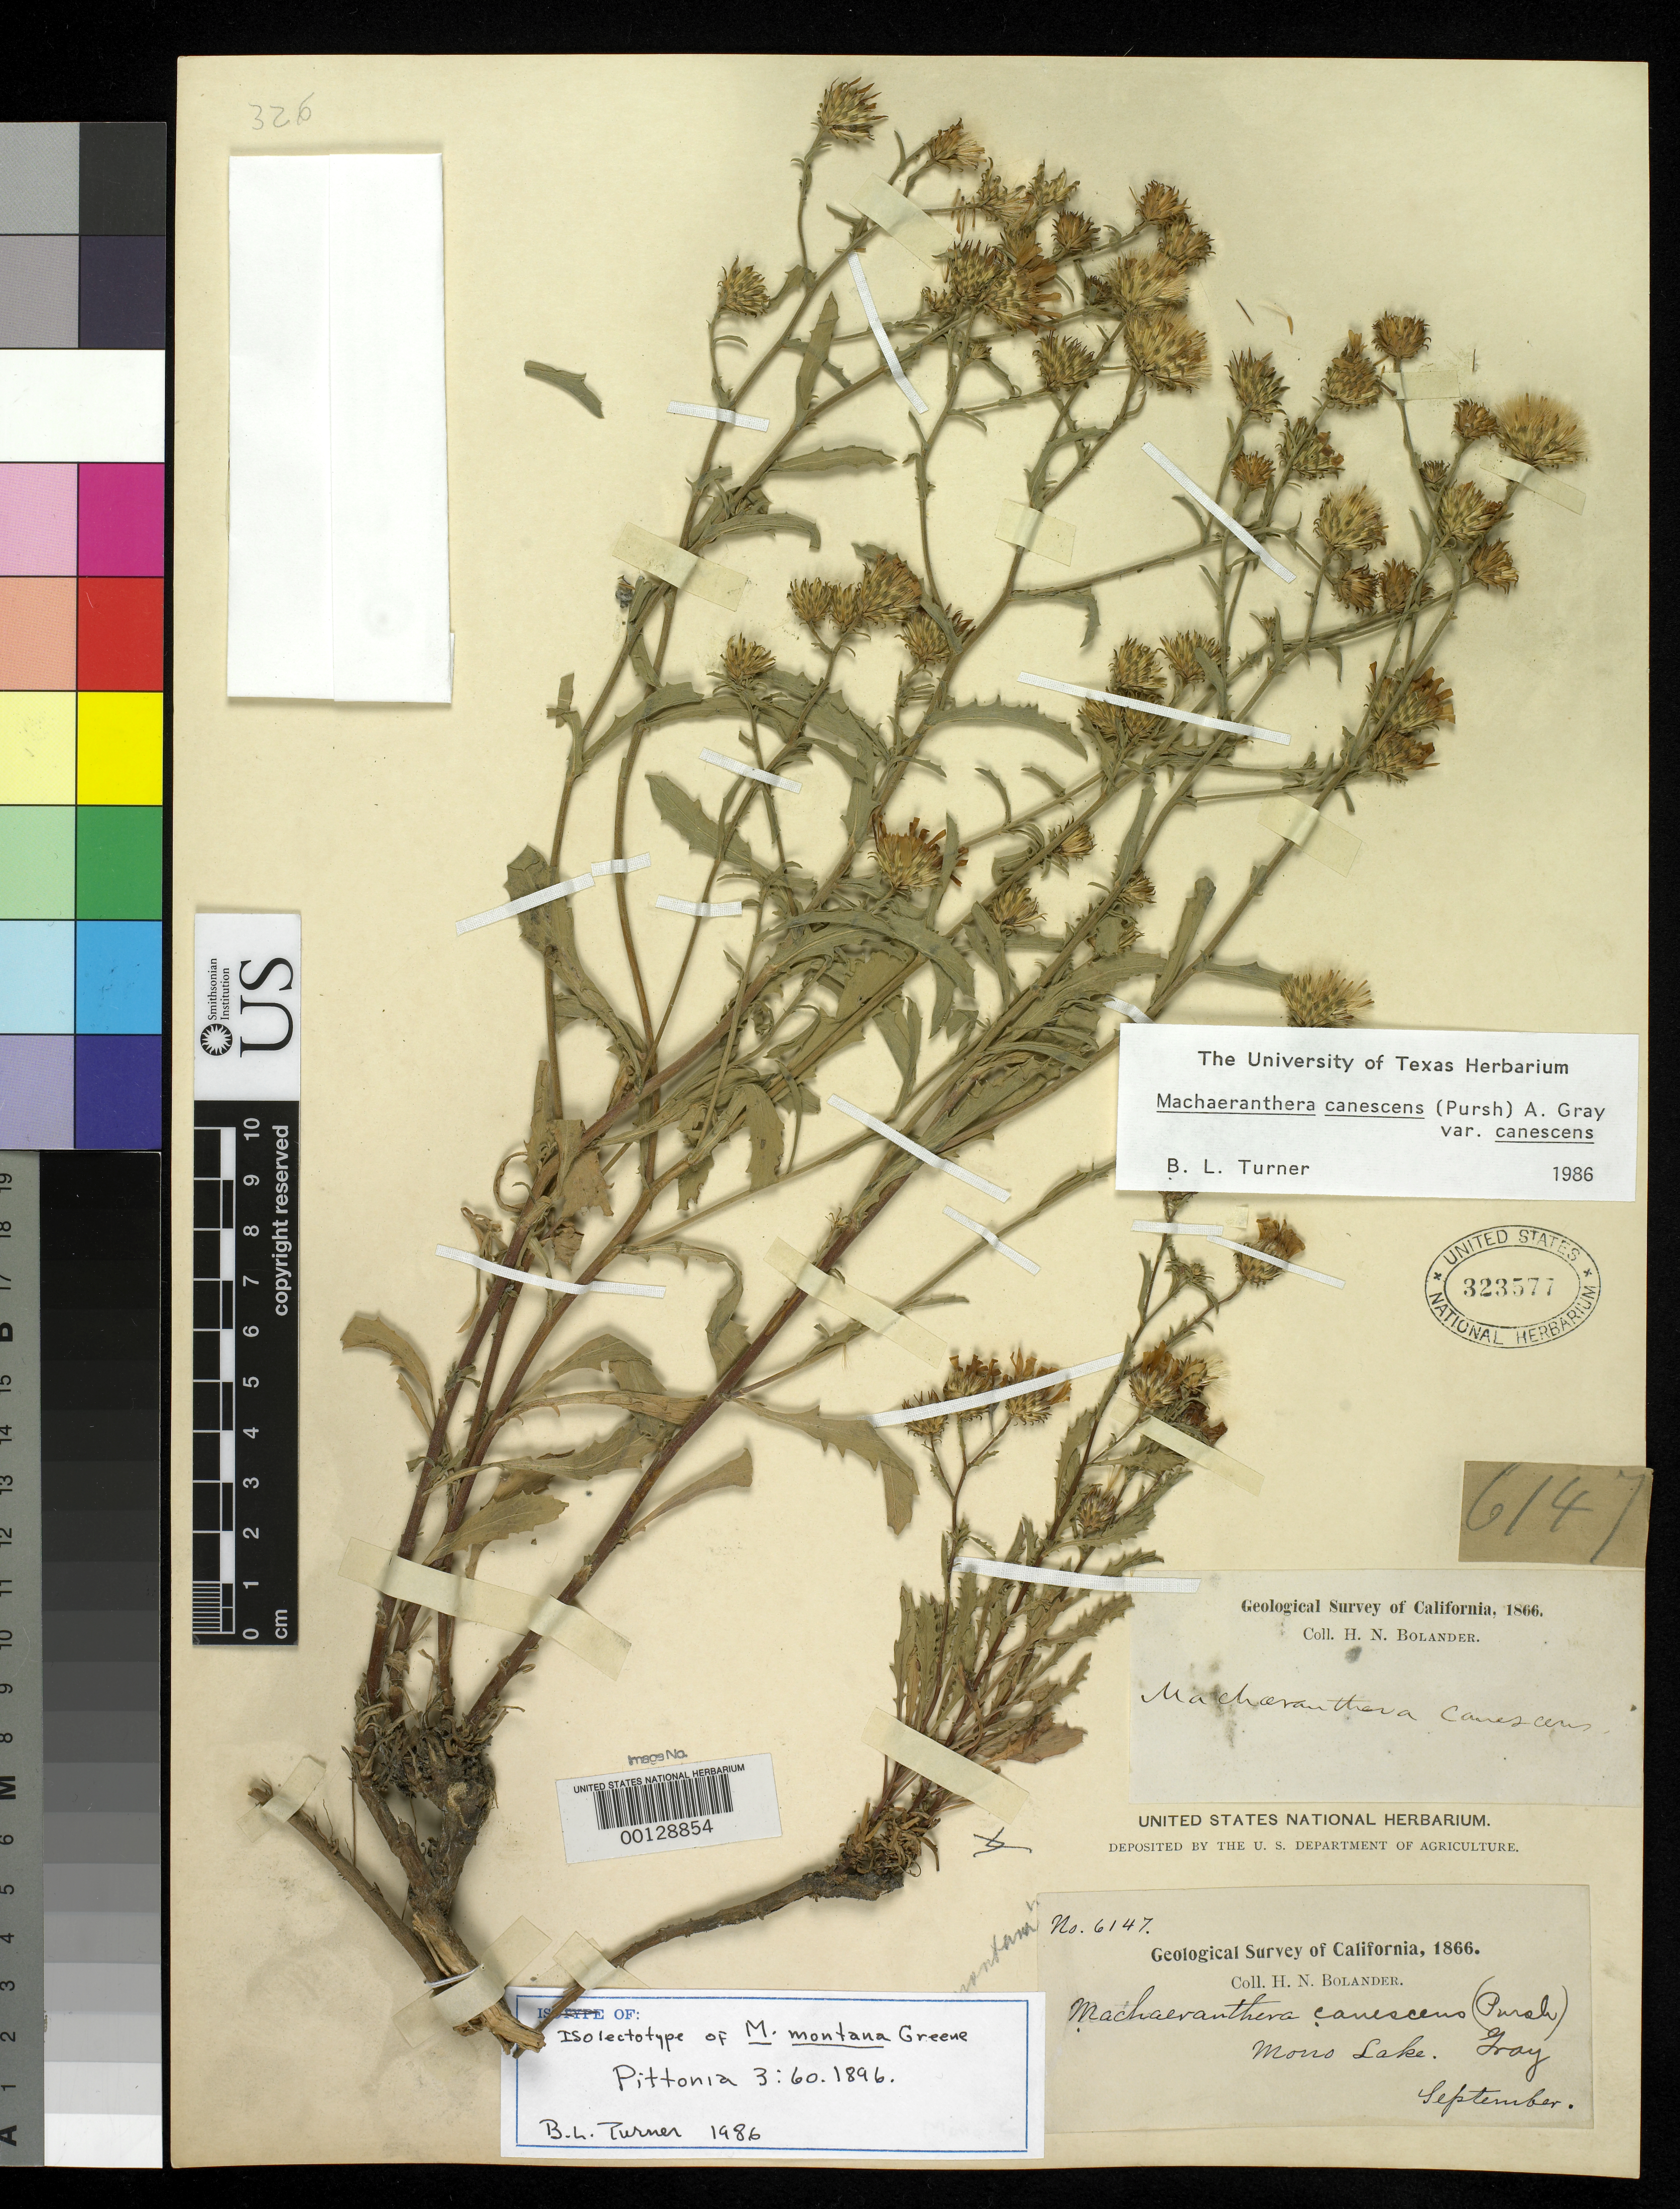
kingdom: Plantae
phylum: Tracheophyta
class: Magnoliopsida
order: Asterales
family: Asteraceae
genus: Machaeranthera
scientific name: Machaeranthera montana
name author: Greene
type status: Isolectotype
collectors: H. Bolander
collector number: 6147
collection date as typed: Sep 1866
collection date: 1866-09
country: United States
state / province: California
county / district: Mono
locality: Mono Lake.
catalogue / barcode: US 323577